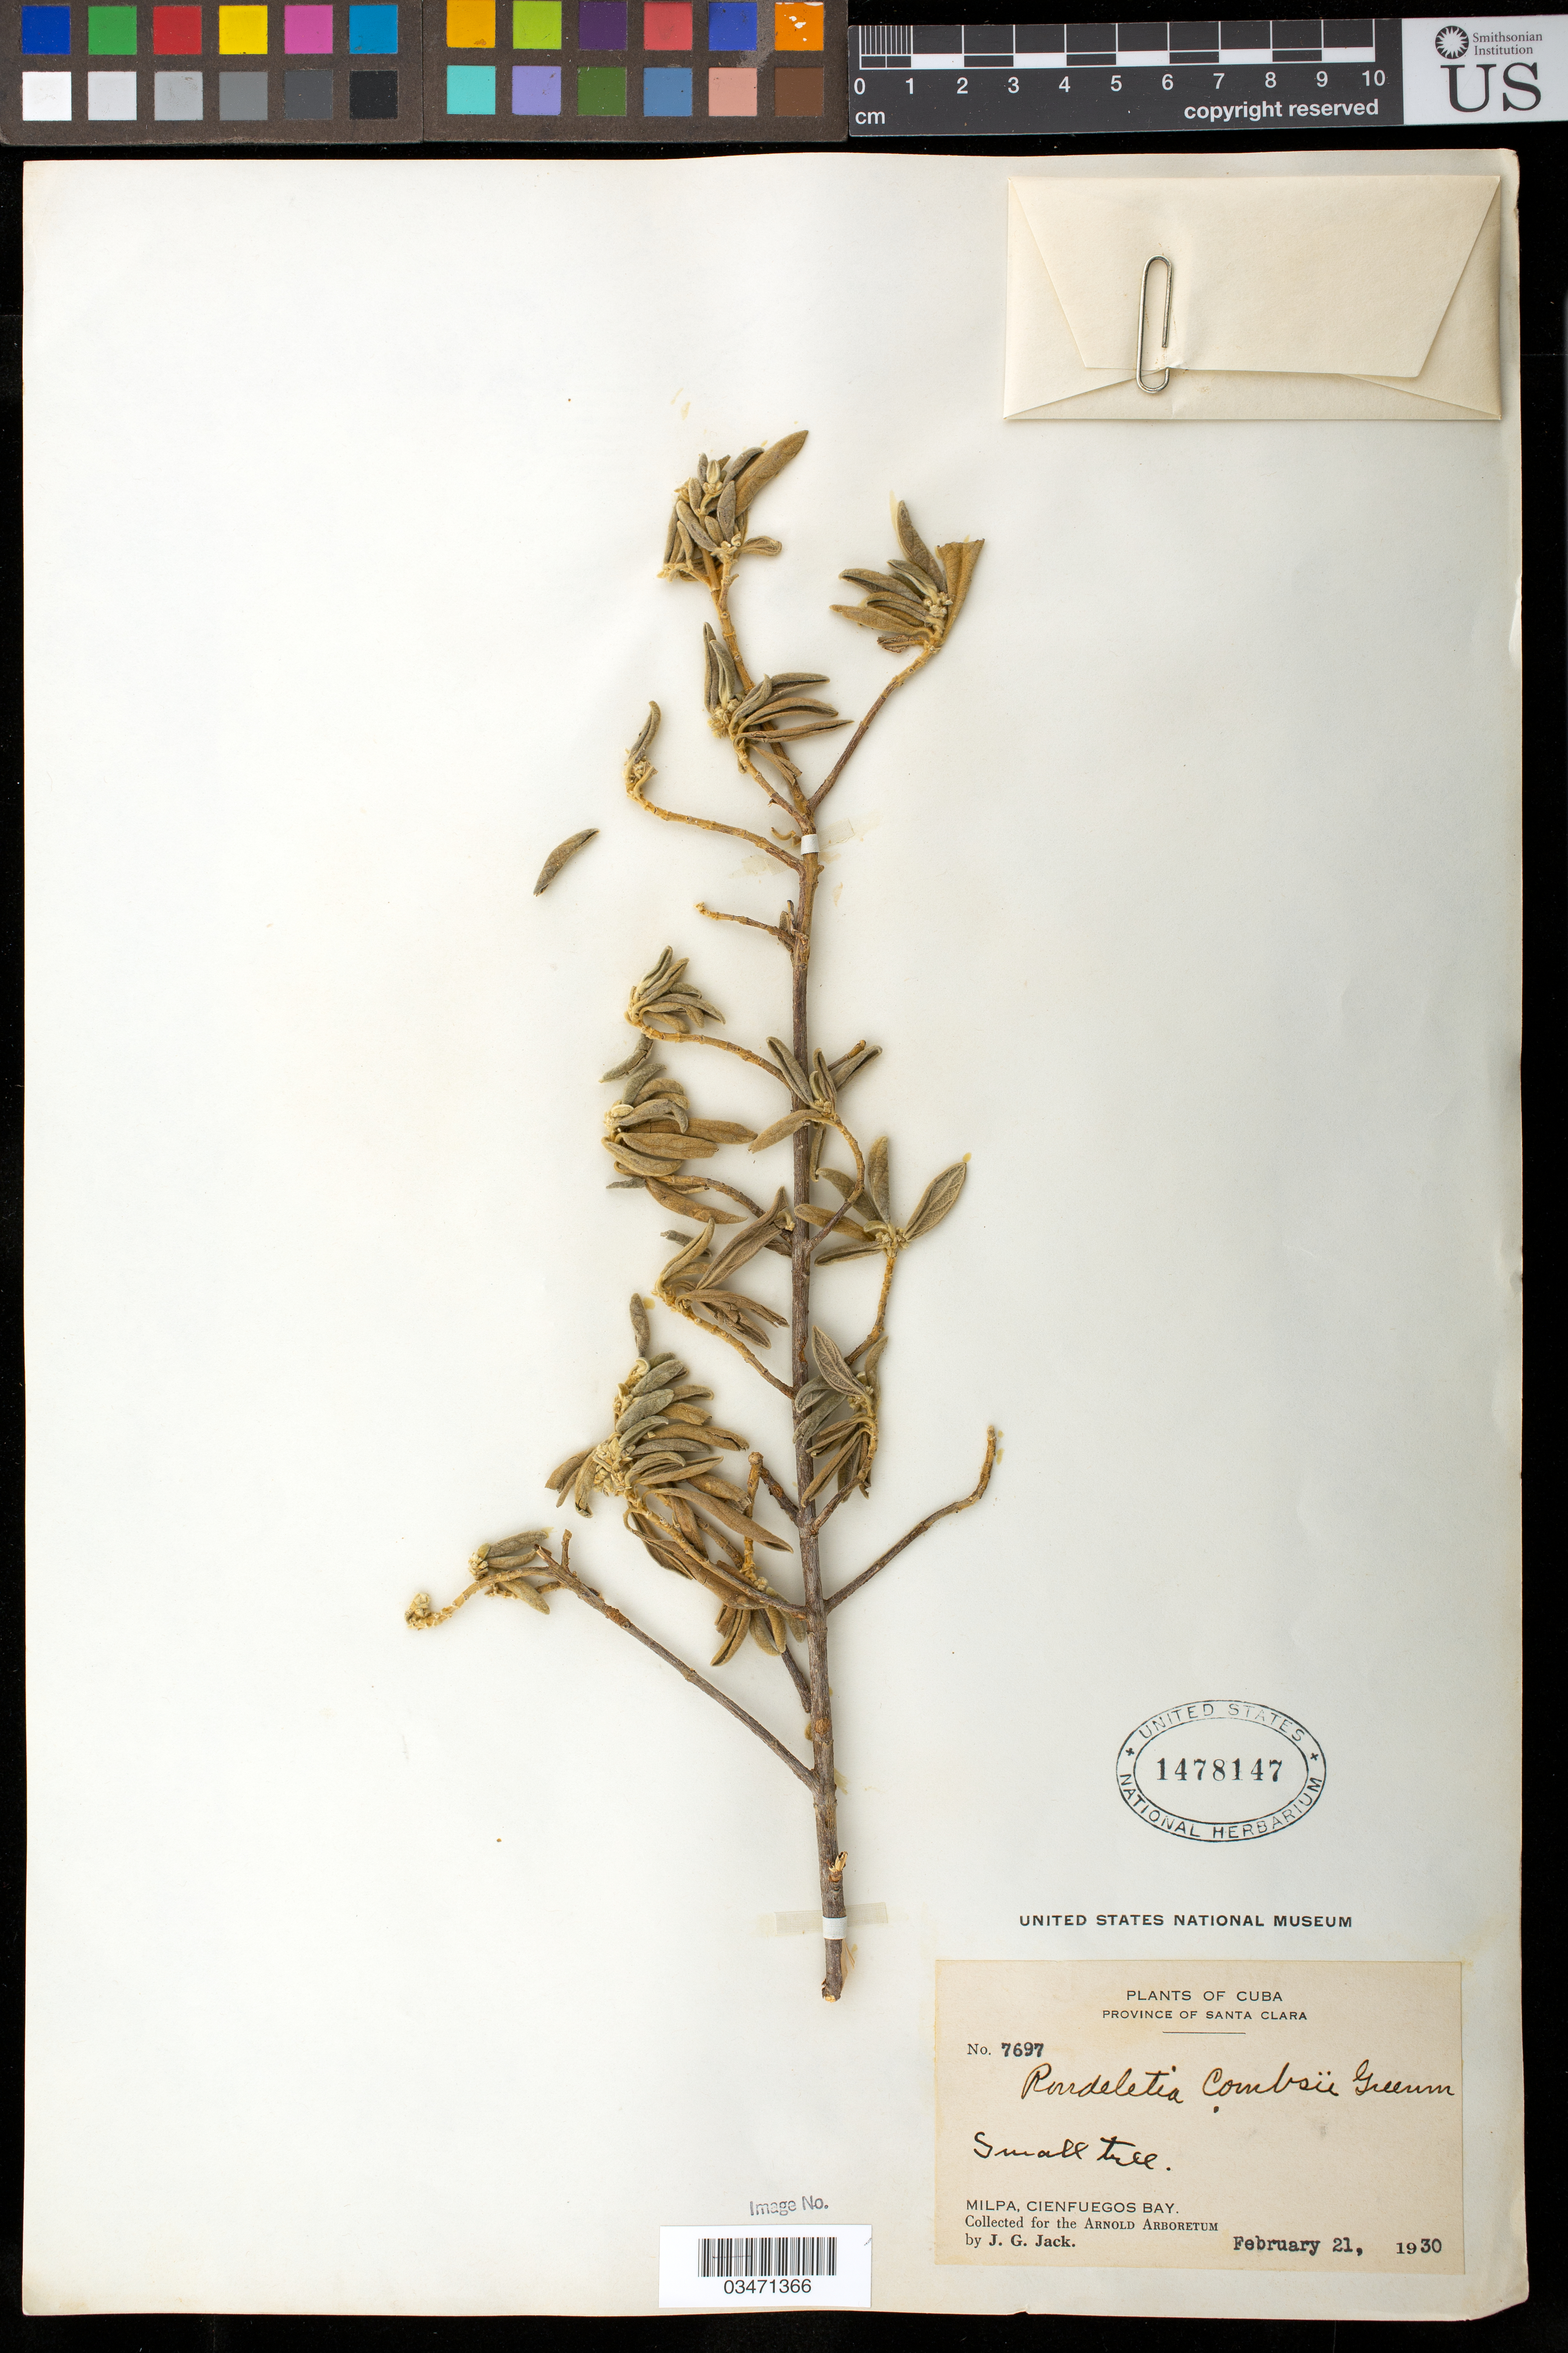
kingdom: Plantae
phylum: Tracheophyta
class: Magnoliopsida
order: Gentianales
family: Rubiaceae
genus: Rondeletia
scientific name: Rondeletia combsii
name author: Greenm.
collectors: J. G. Jack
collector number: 7697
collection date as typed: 21 Feb 1930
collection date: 1930-02-21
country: Cuba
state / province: Cienfuegos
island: Cuba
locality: Milpa, Cienfuegos Bay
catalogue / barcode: US 1478147